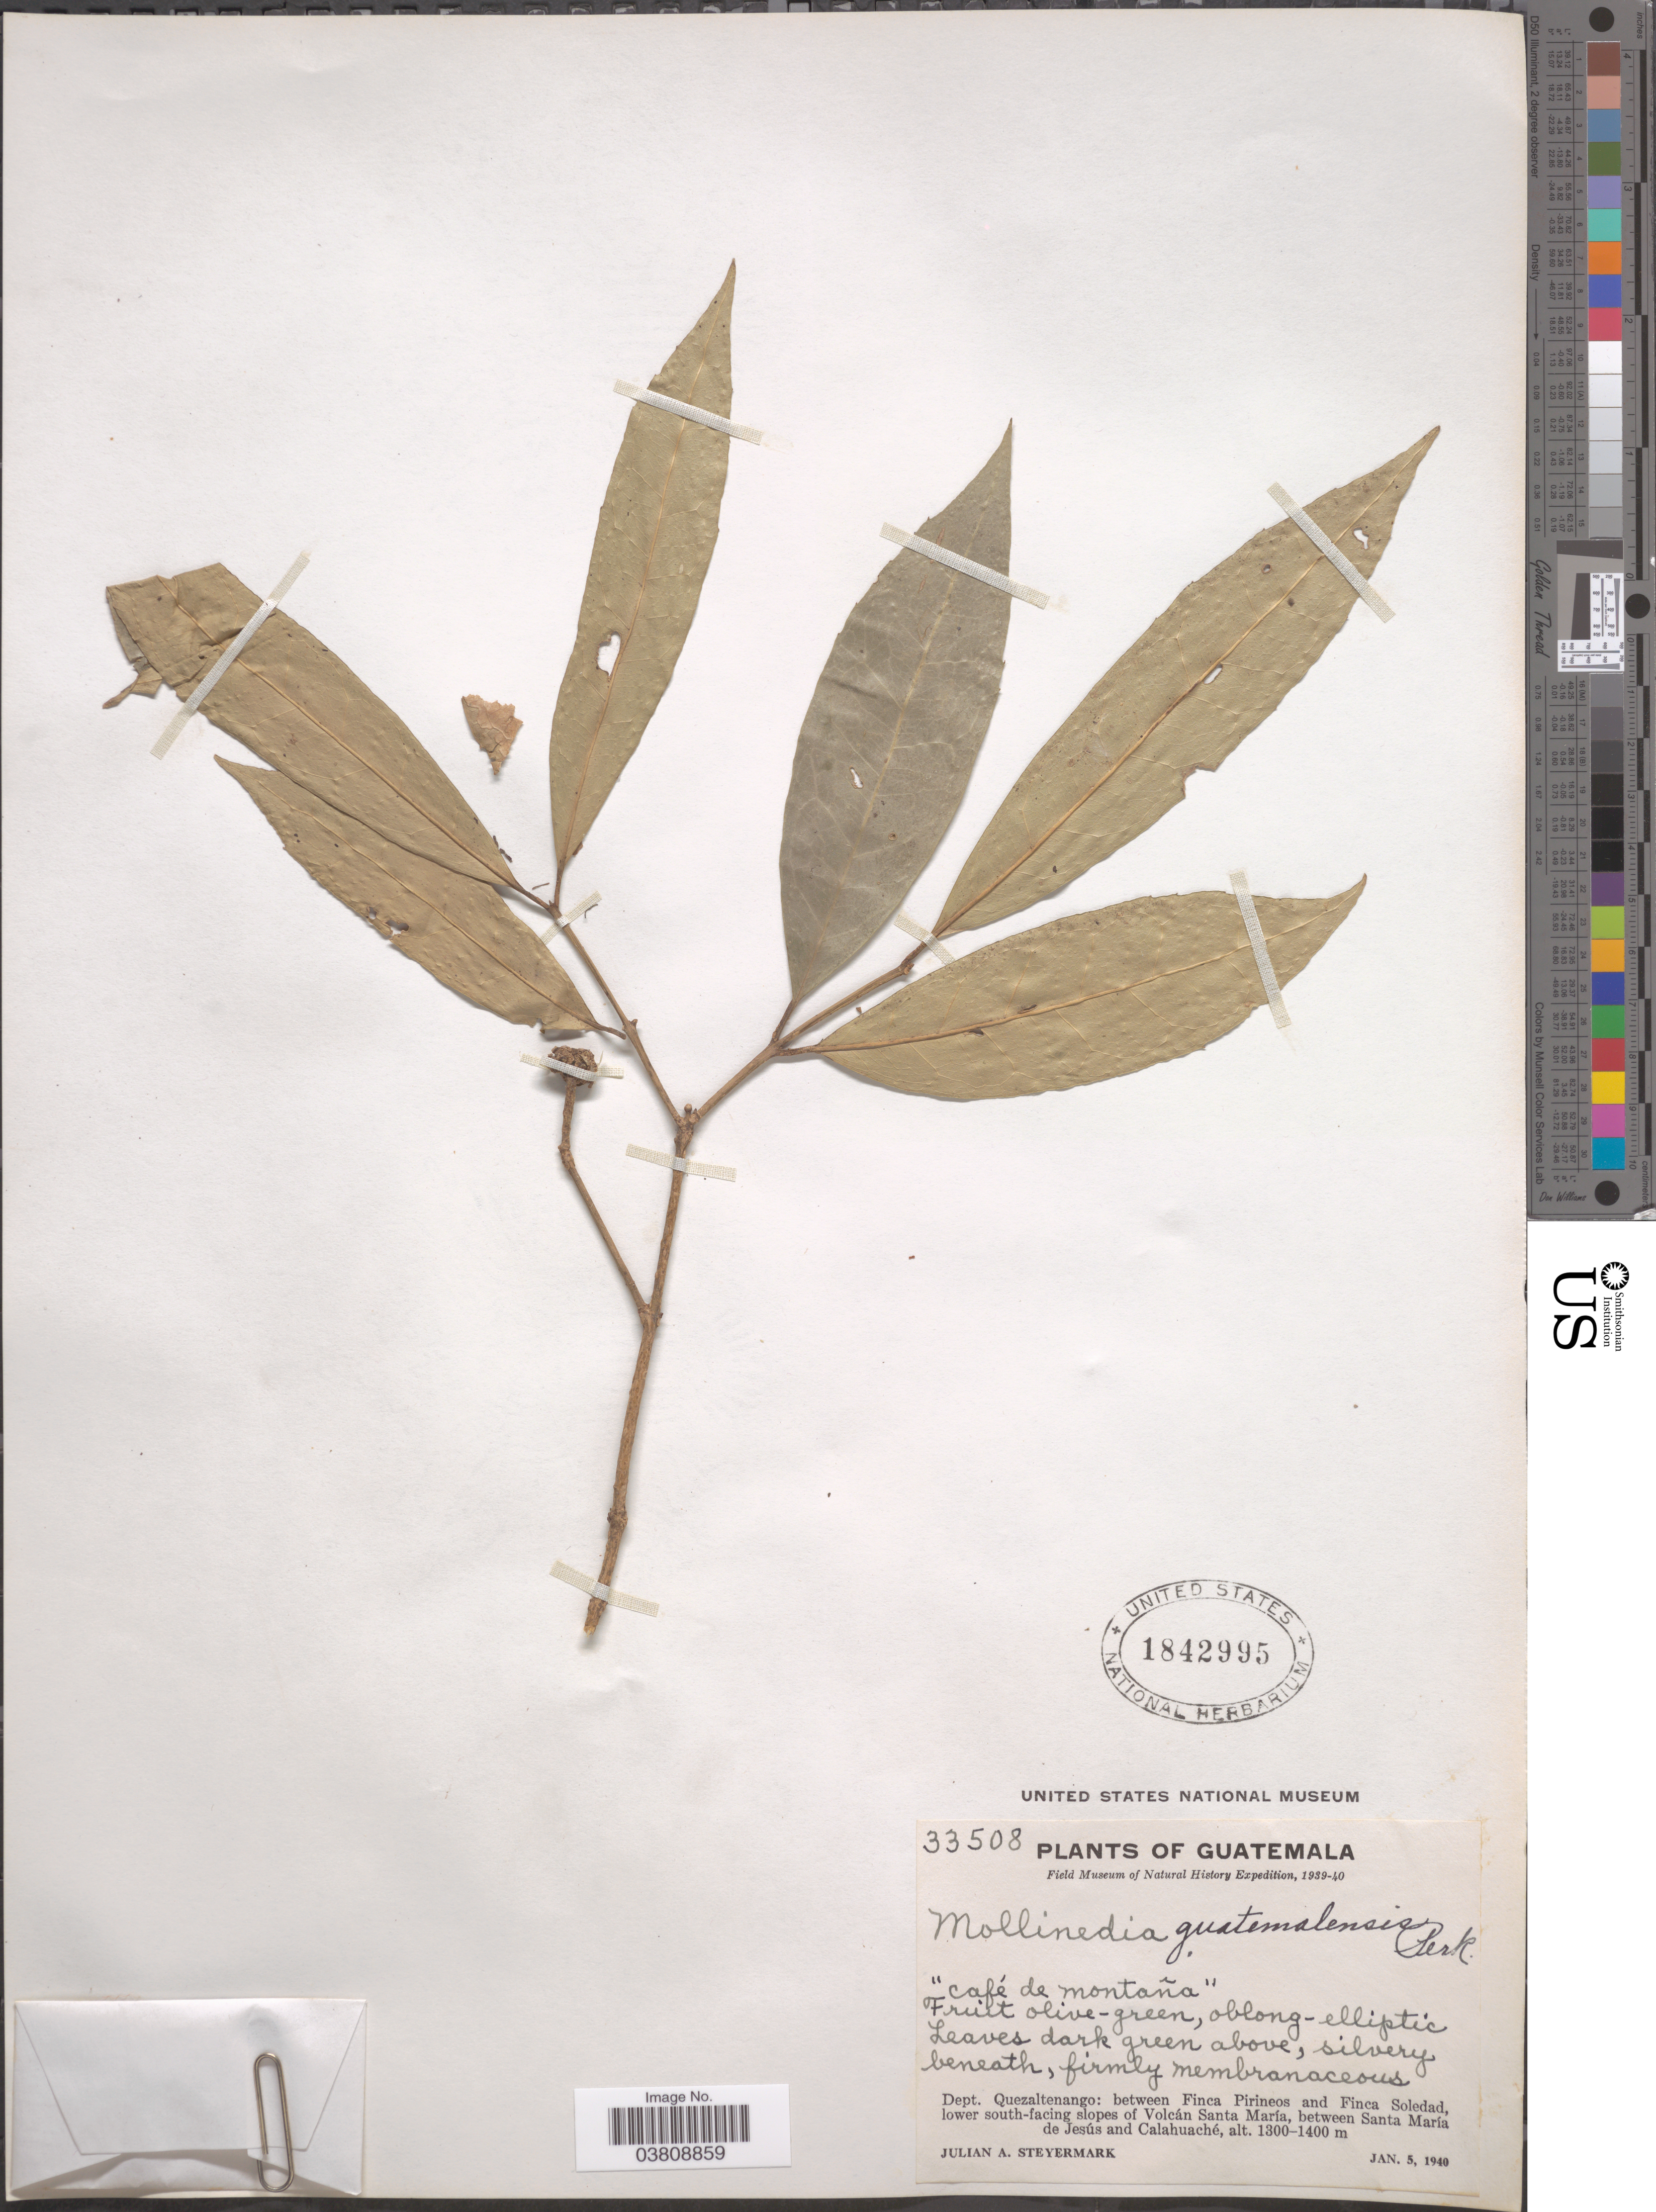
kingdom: Plantae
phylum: Tracheophyta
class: Magnoliopsida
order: Laurales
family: Monimiaceae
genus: Mollinedia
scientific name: Mollinedia guatemalensis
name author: Perkins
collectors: J. Steyermark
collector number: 33508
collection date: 1940-01-05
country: Guatemala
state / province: Quetzaltenango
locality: Dept. Quezaltenango: between Finca Pirineos and Finca Soledad, lower south-facing slopes of Volcán Santa María, between Santa María de Jesús and Calahuaché.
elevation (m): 1300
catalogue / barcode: US 1842995